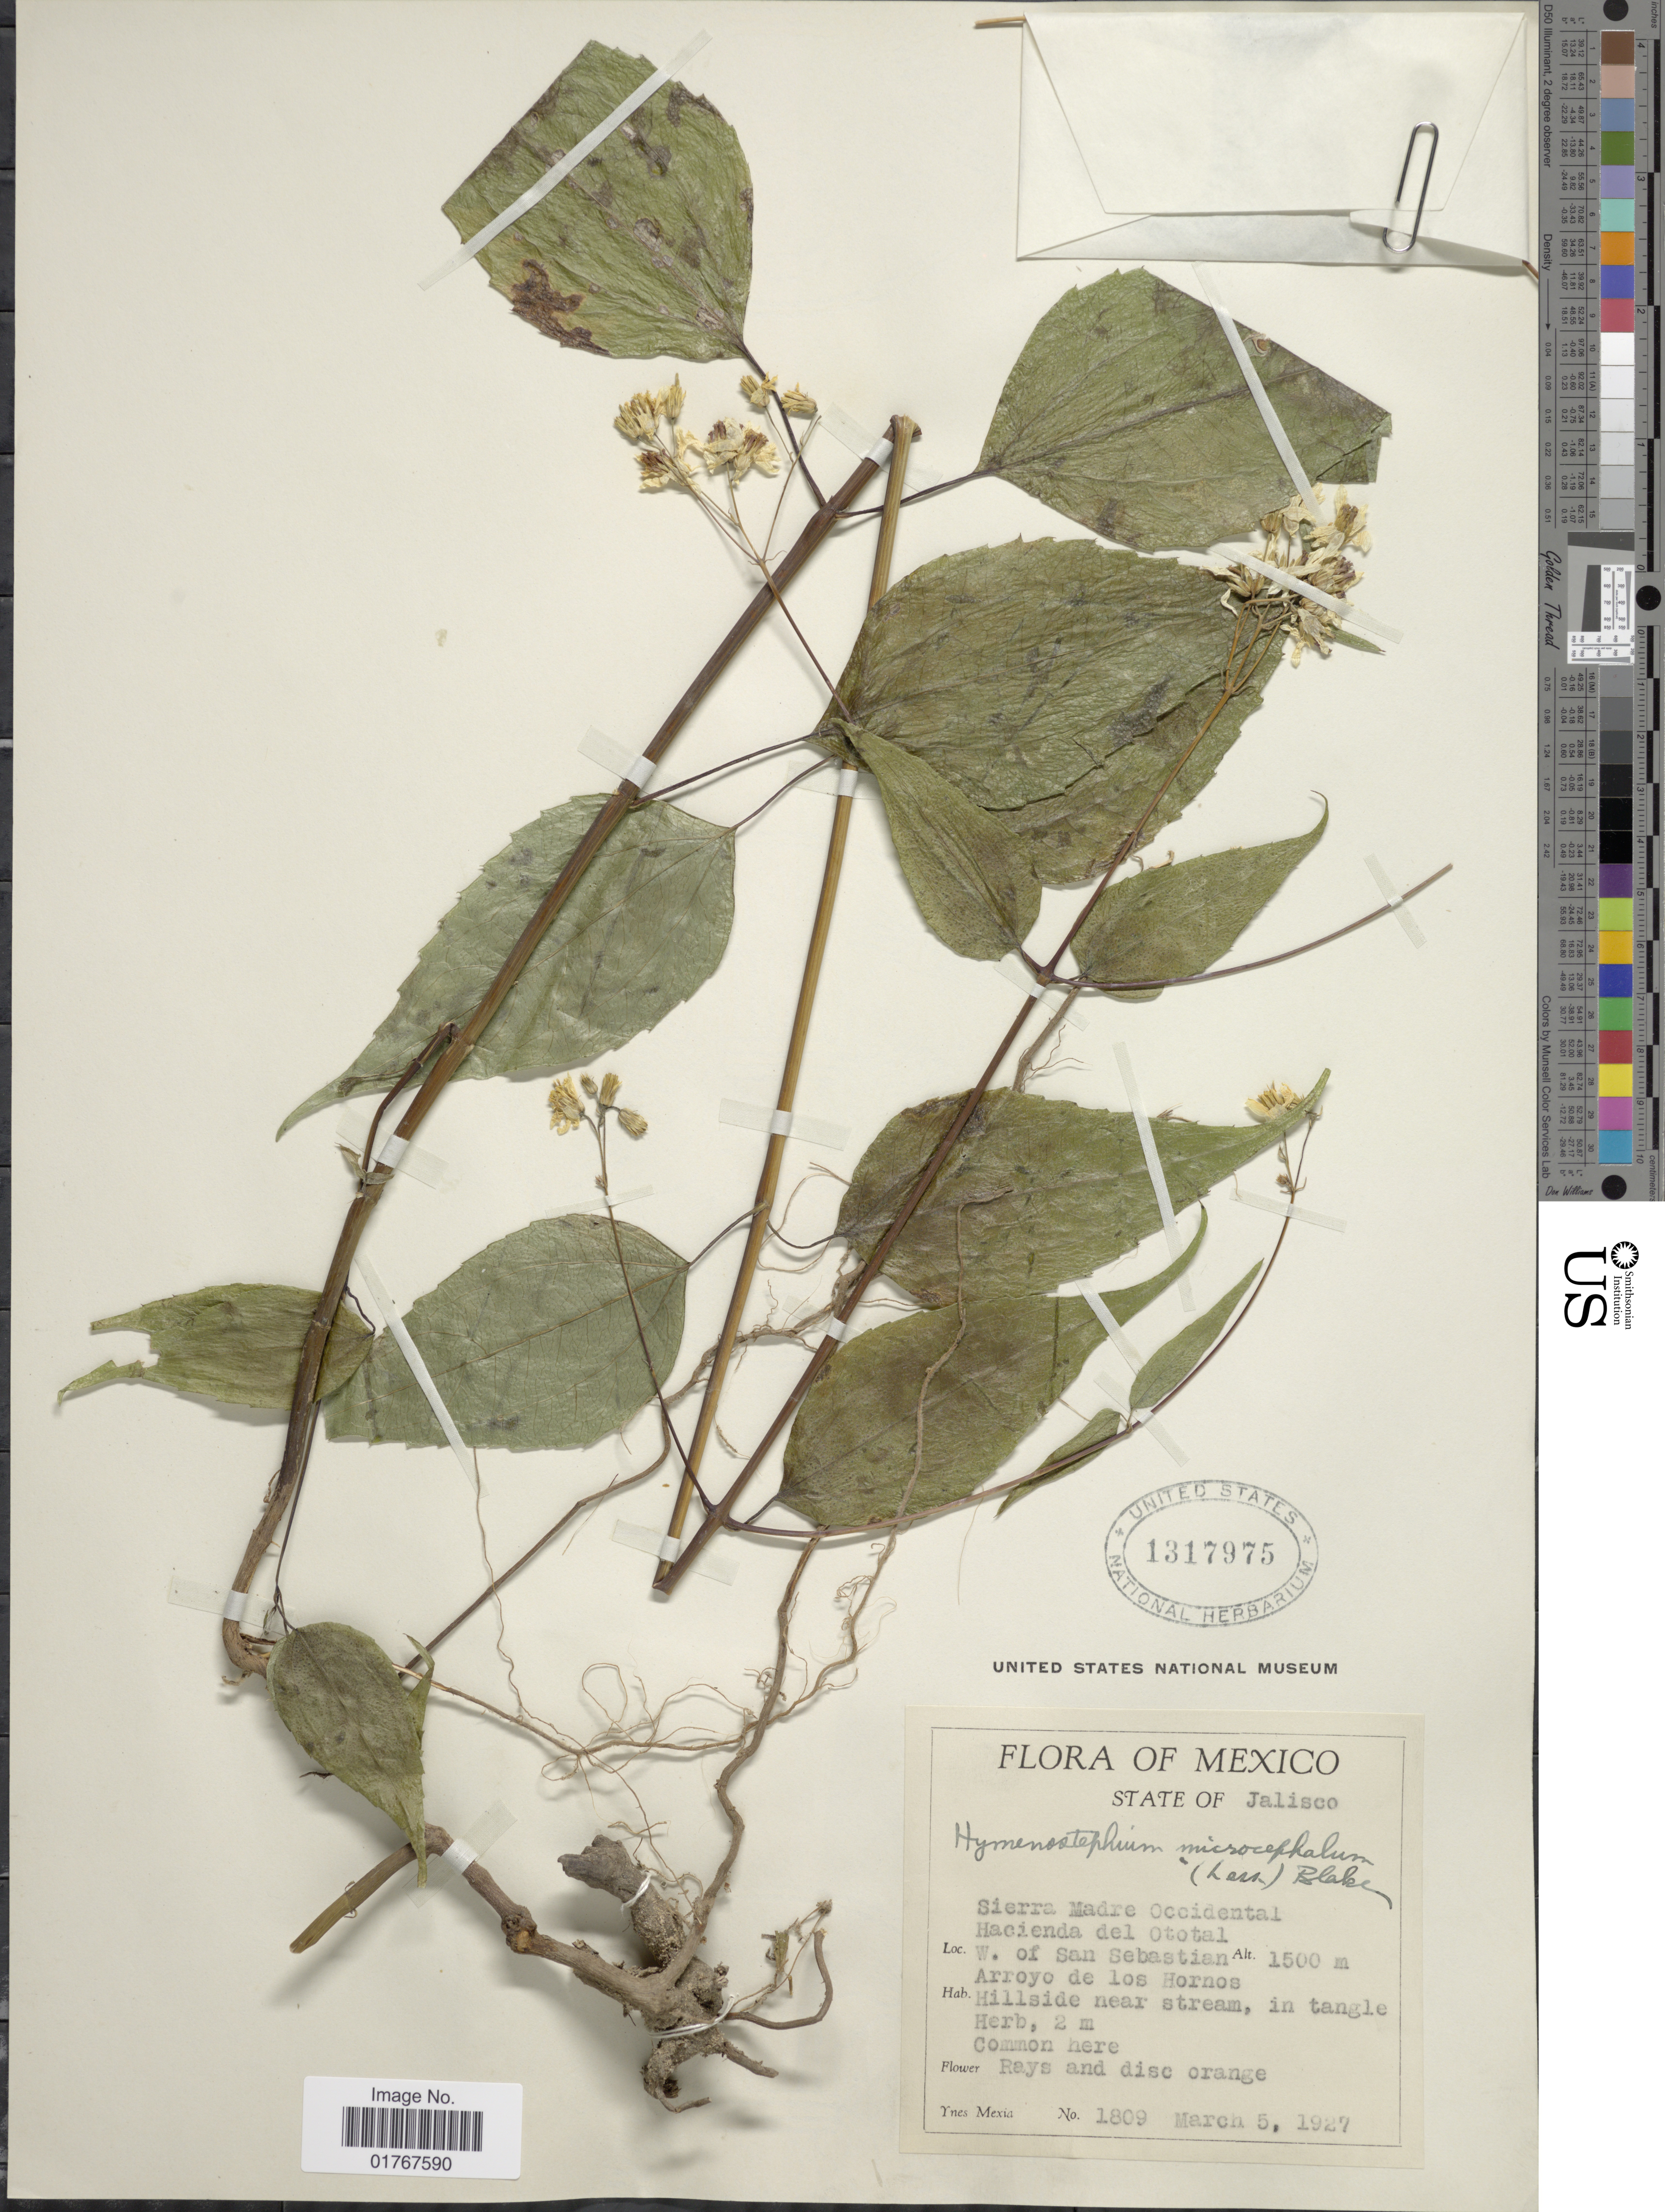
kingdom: Plantae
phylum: Tracheophyta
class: Magnoliopsida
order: Asterales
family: Asteraceae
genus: Viguiera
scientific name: Viguiera cordata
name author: (Hook. & Arn.) D'Arcy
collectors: Y. Mexia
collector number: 1809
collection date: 1927-03-05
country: Mexico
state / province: Jalisco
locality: Sierra Madre Occidental Hacienda del Ototal, W of San Sebastian, Arroyo de los Hornos, Hillside near stream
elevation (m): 1500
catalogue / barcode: US 1317975